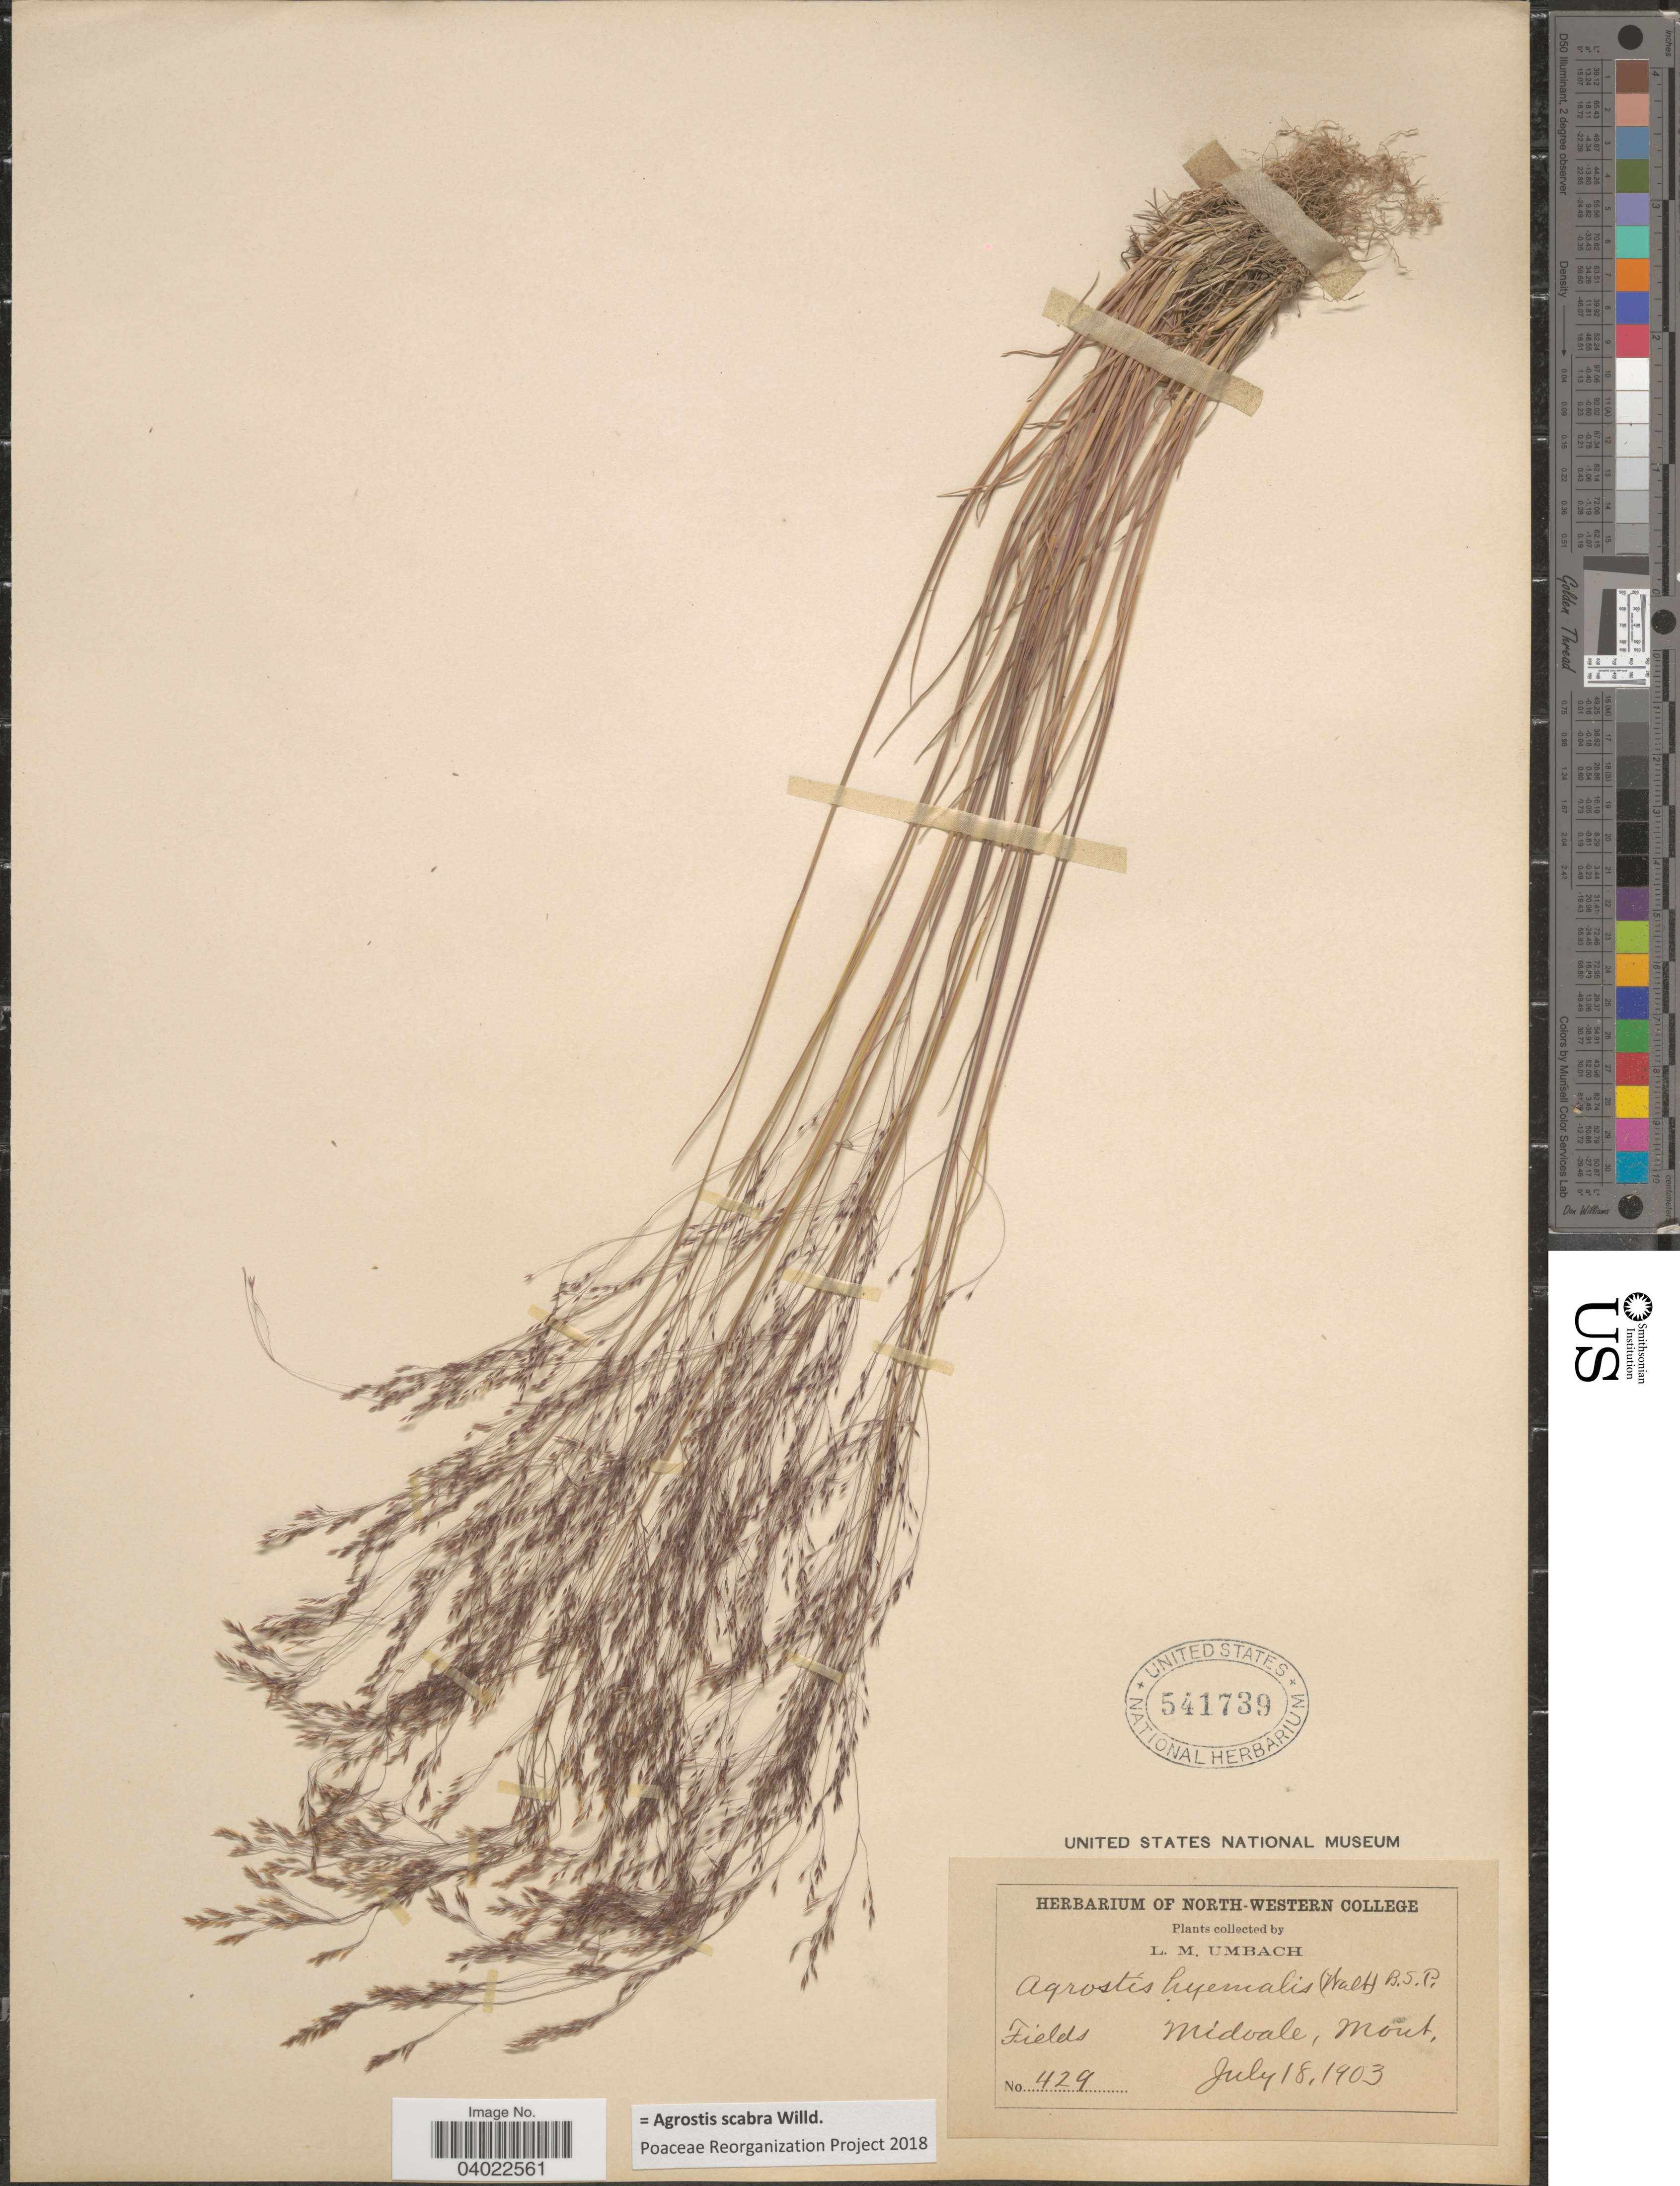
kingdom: Plantae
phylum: Tracheophyta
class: Liliopsida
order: Poales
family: Poaceae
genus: Agrostis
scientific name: Agrostis scabra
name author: Willd.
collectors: L. M. Umbach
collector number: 429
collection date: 1903-07-18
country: United States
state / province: Montana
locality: Midvale.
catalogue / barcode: US 541739